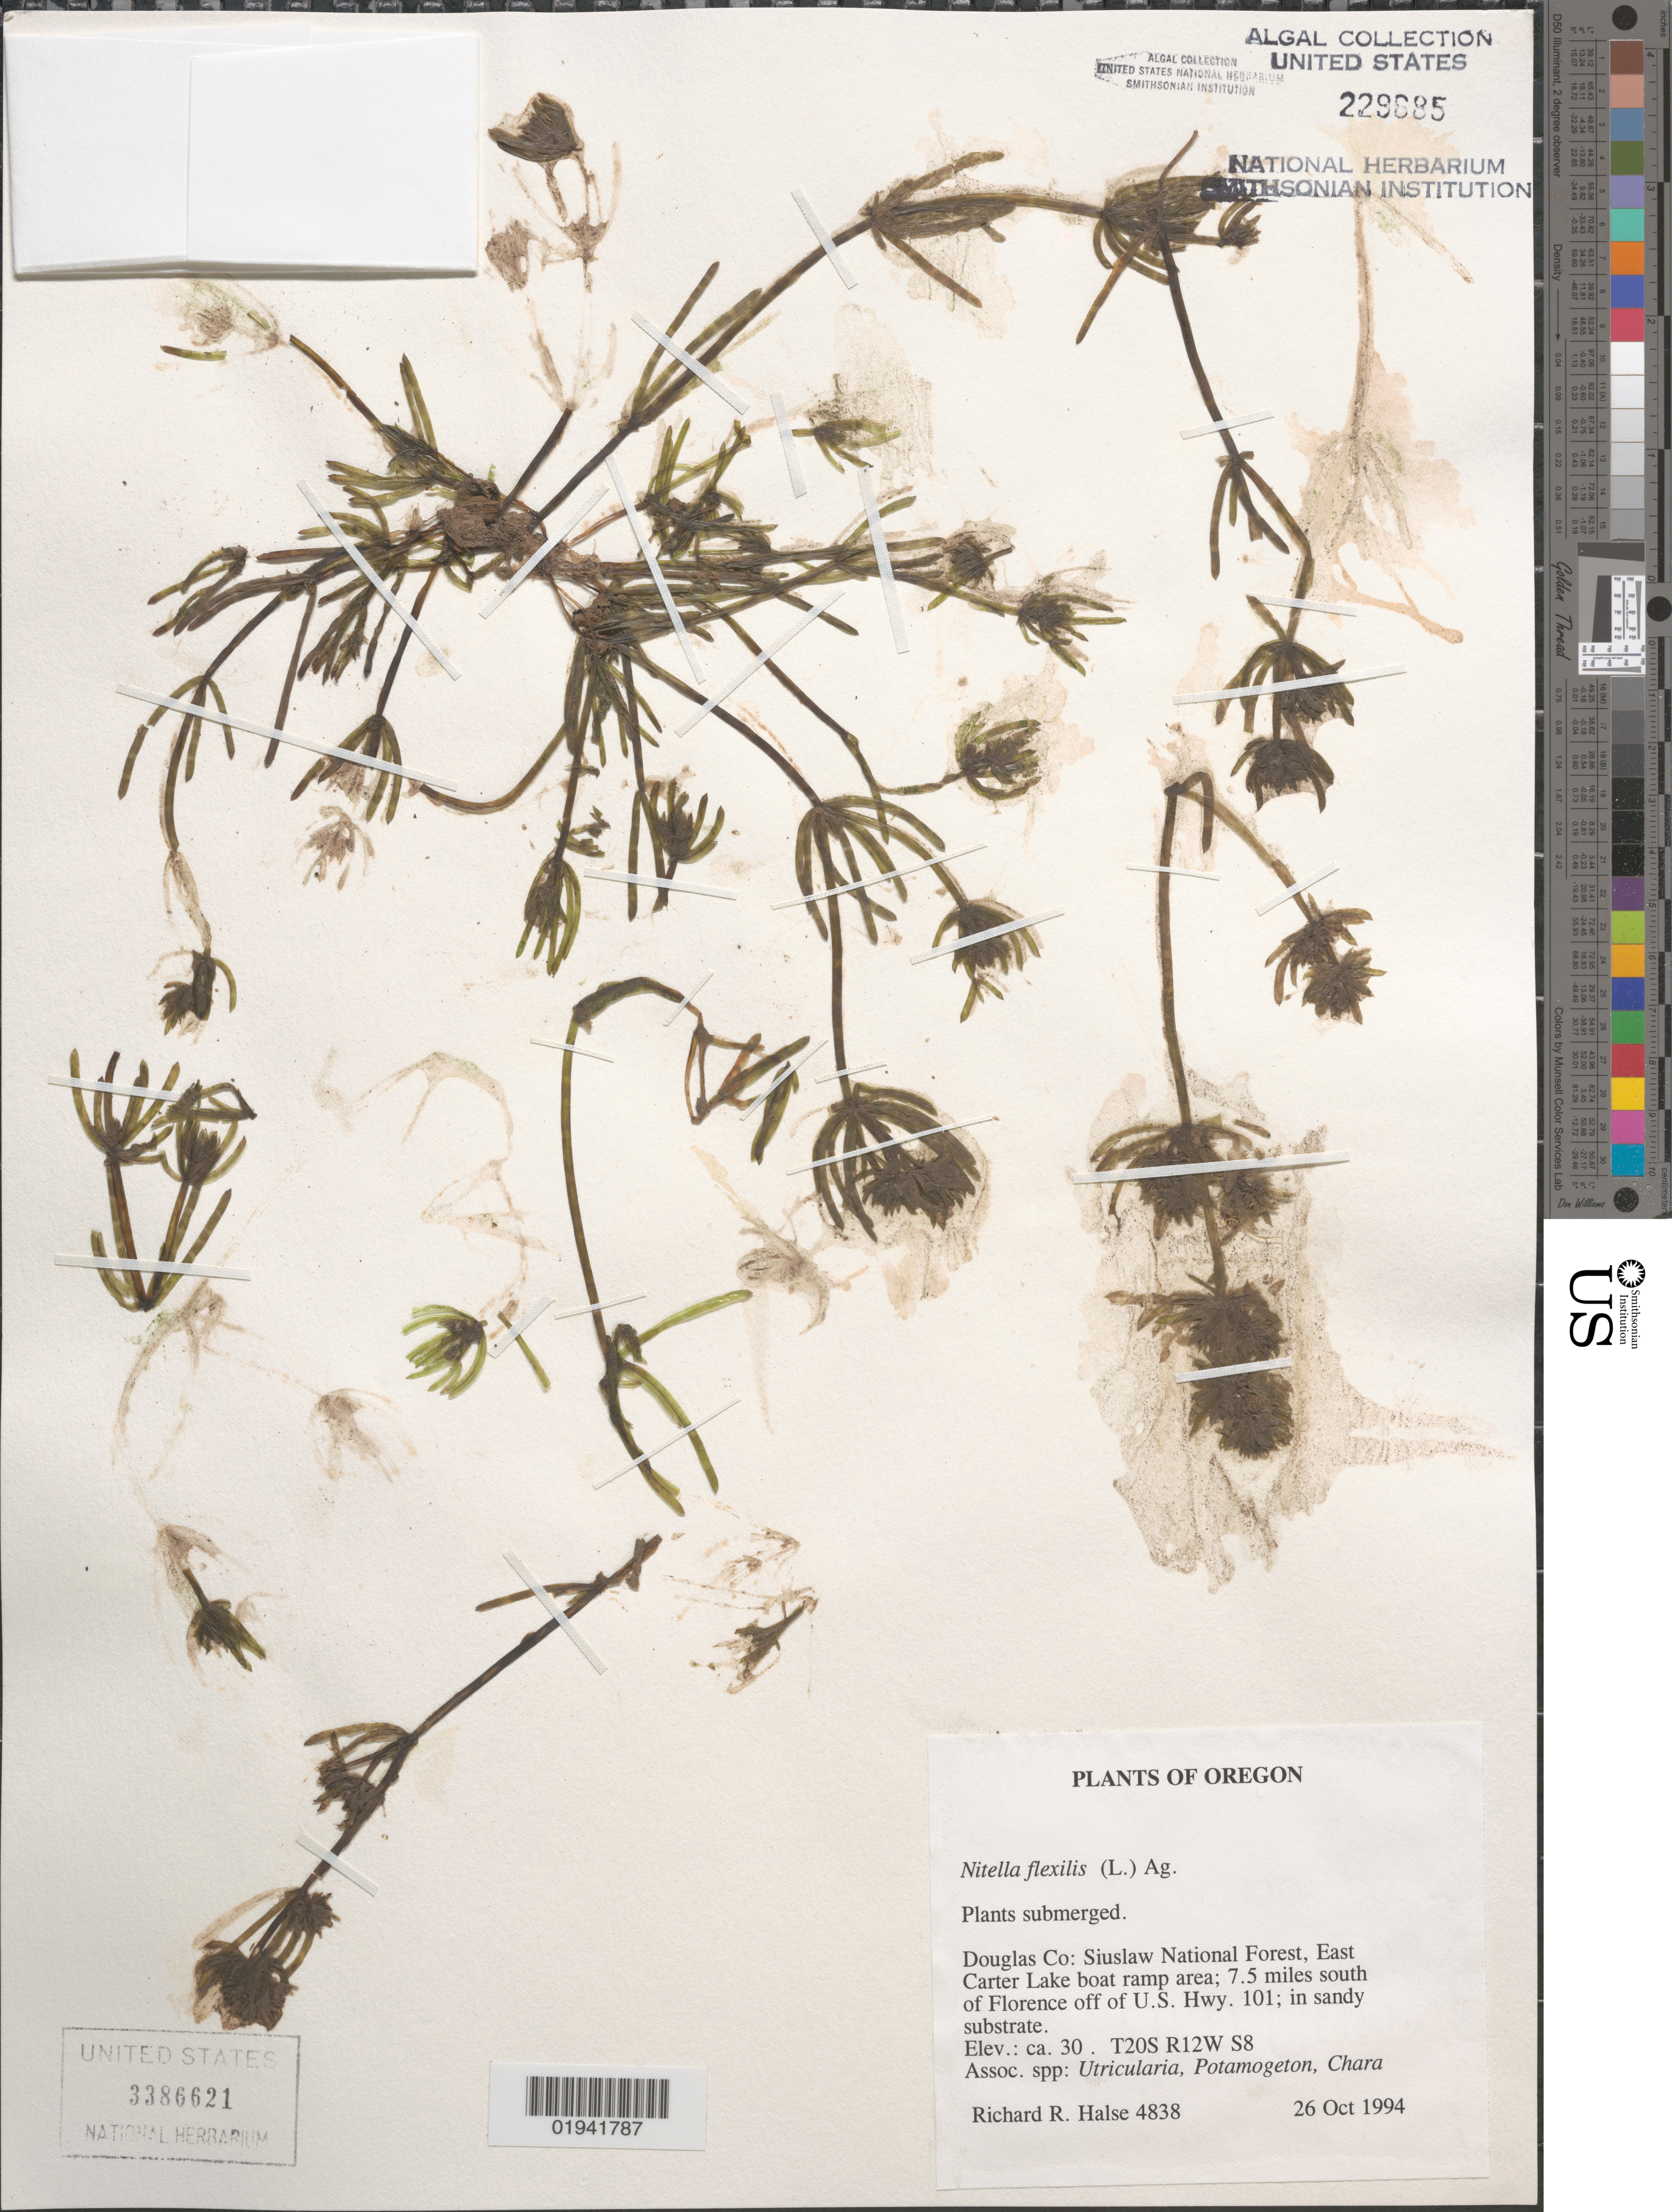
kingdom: Plantae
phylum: Charophyta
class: Charophyceae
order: Charales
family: Characeae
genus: Nitella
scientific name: Nitella flexilis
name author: (L.) C. Agardh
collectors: R. Halse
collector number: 4838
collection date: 1994-10-26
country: United States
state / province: Oregon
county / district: Douglas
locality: Douglas Co: Siuslaw National Forest, East Carter Lake boat ramp area; 7.5 miles south of Florence off of U.S. Hwy. 101. T20S R12W SW8.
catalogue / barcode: US 3386621